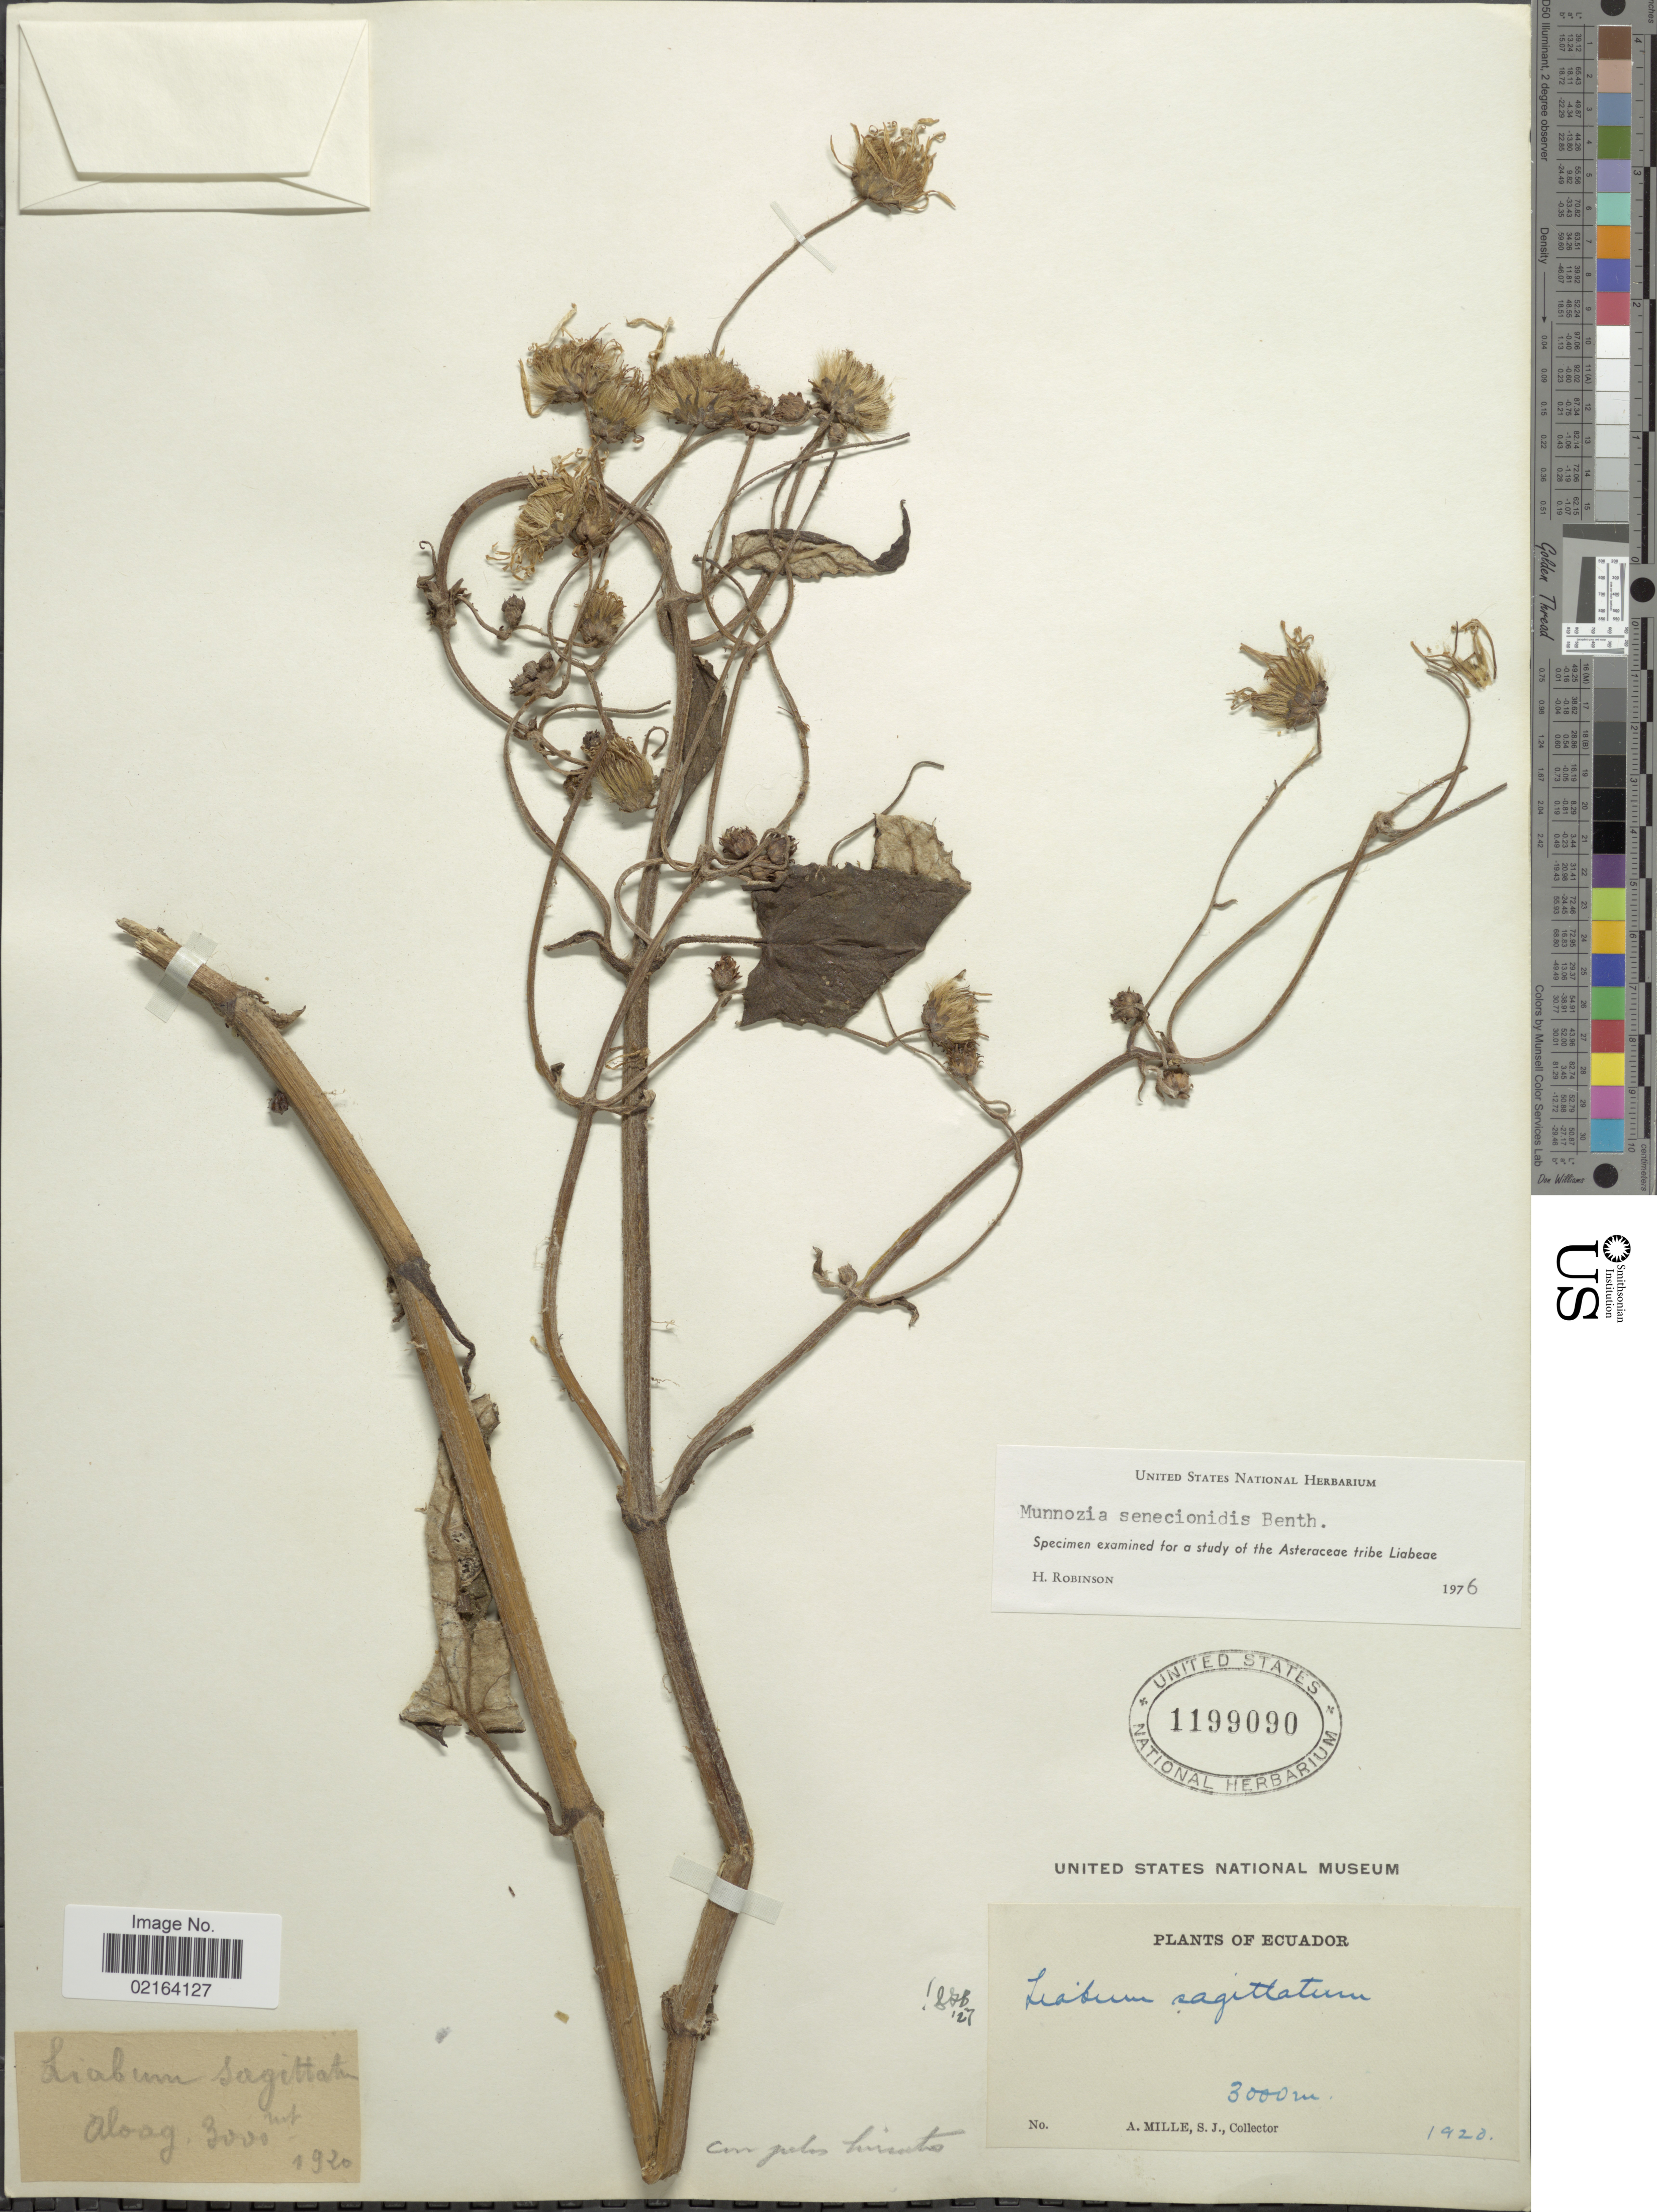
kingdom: Plantae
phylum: Tracheophyta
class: Magnoliopsida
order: Asterales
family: Asteraceae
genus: Munnozia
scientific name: Munnozia senecionidis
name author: Benth.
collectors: A. Mille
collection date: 1920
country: Ecuador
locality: Aloag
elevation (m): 3000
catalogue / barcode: US 1199090